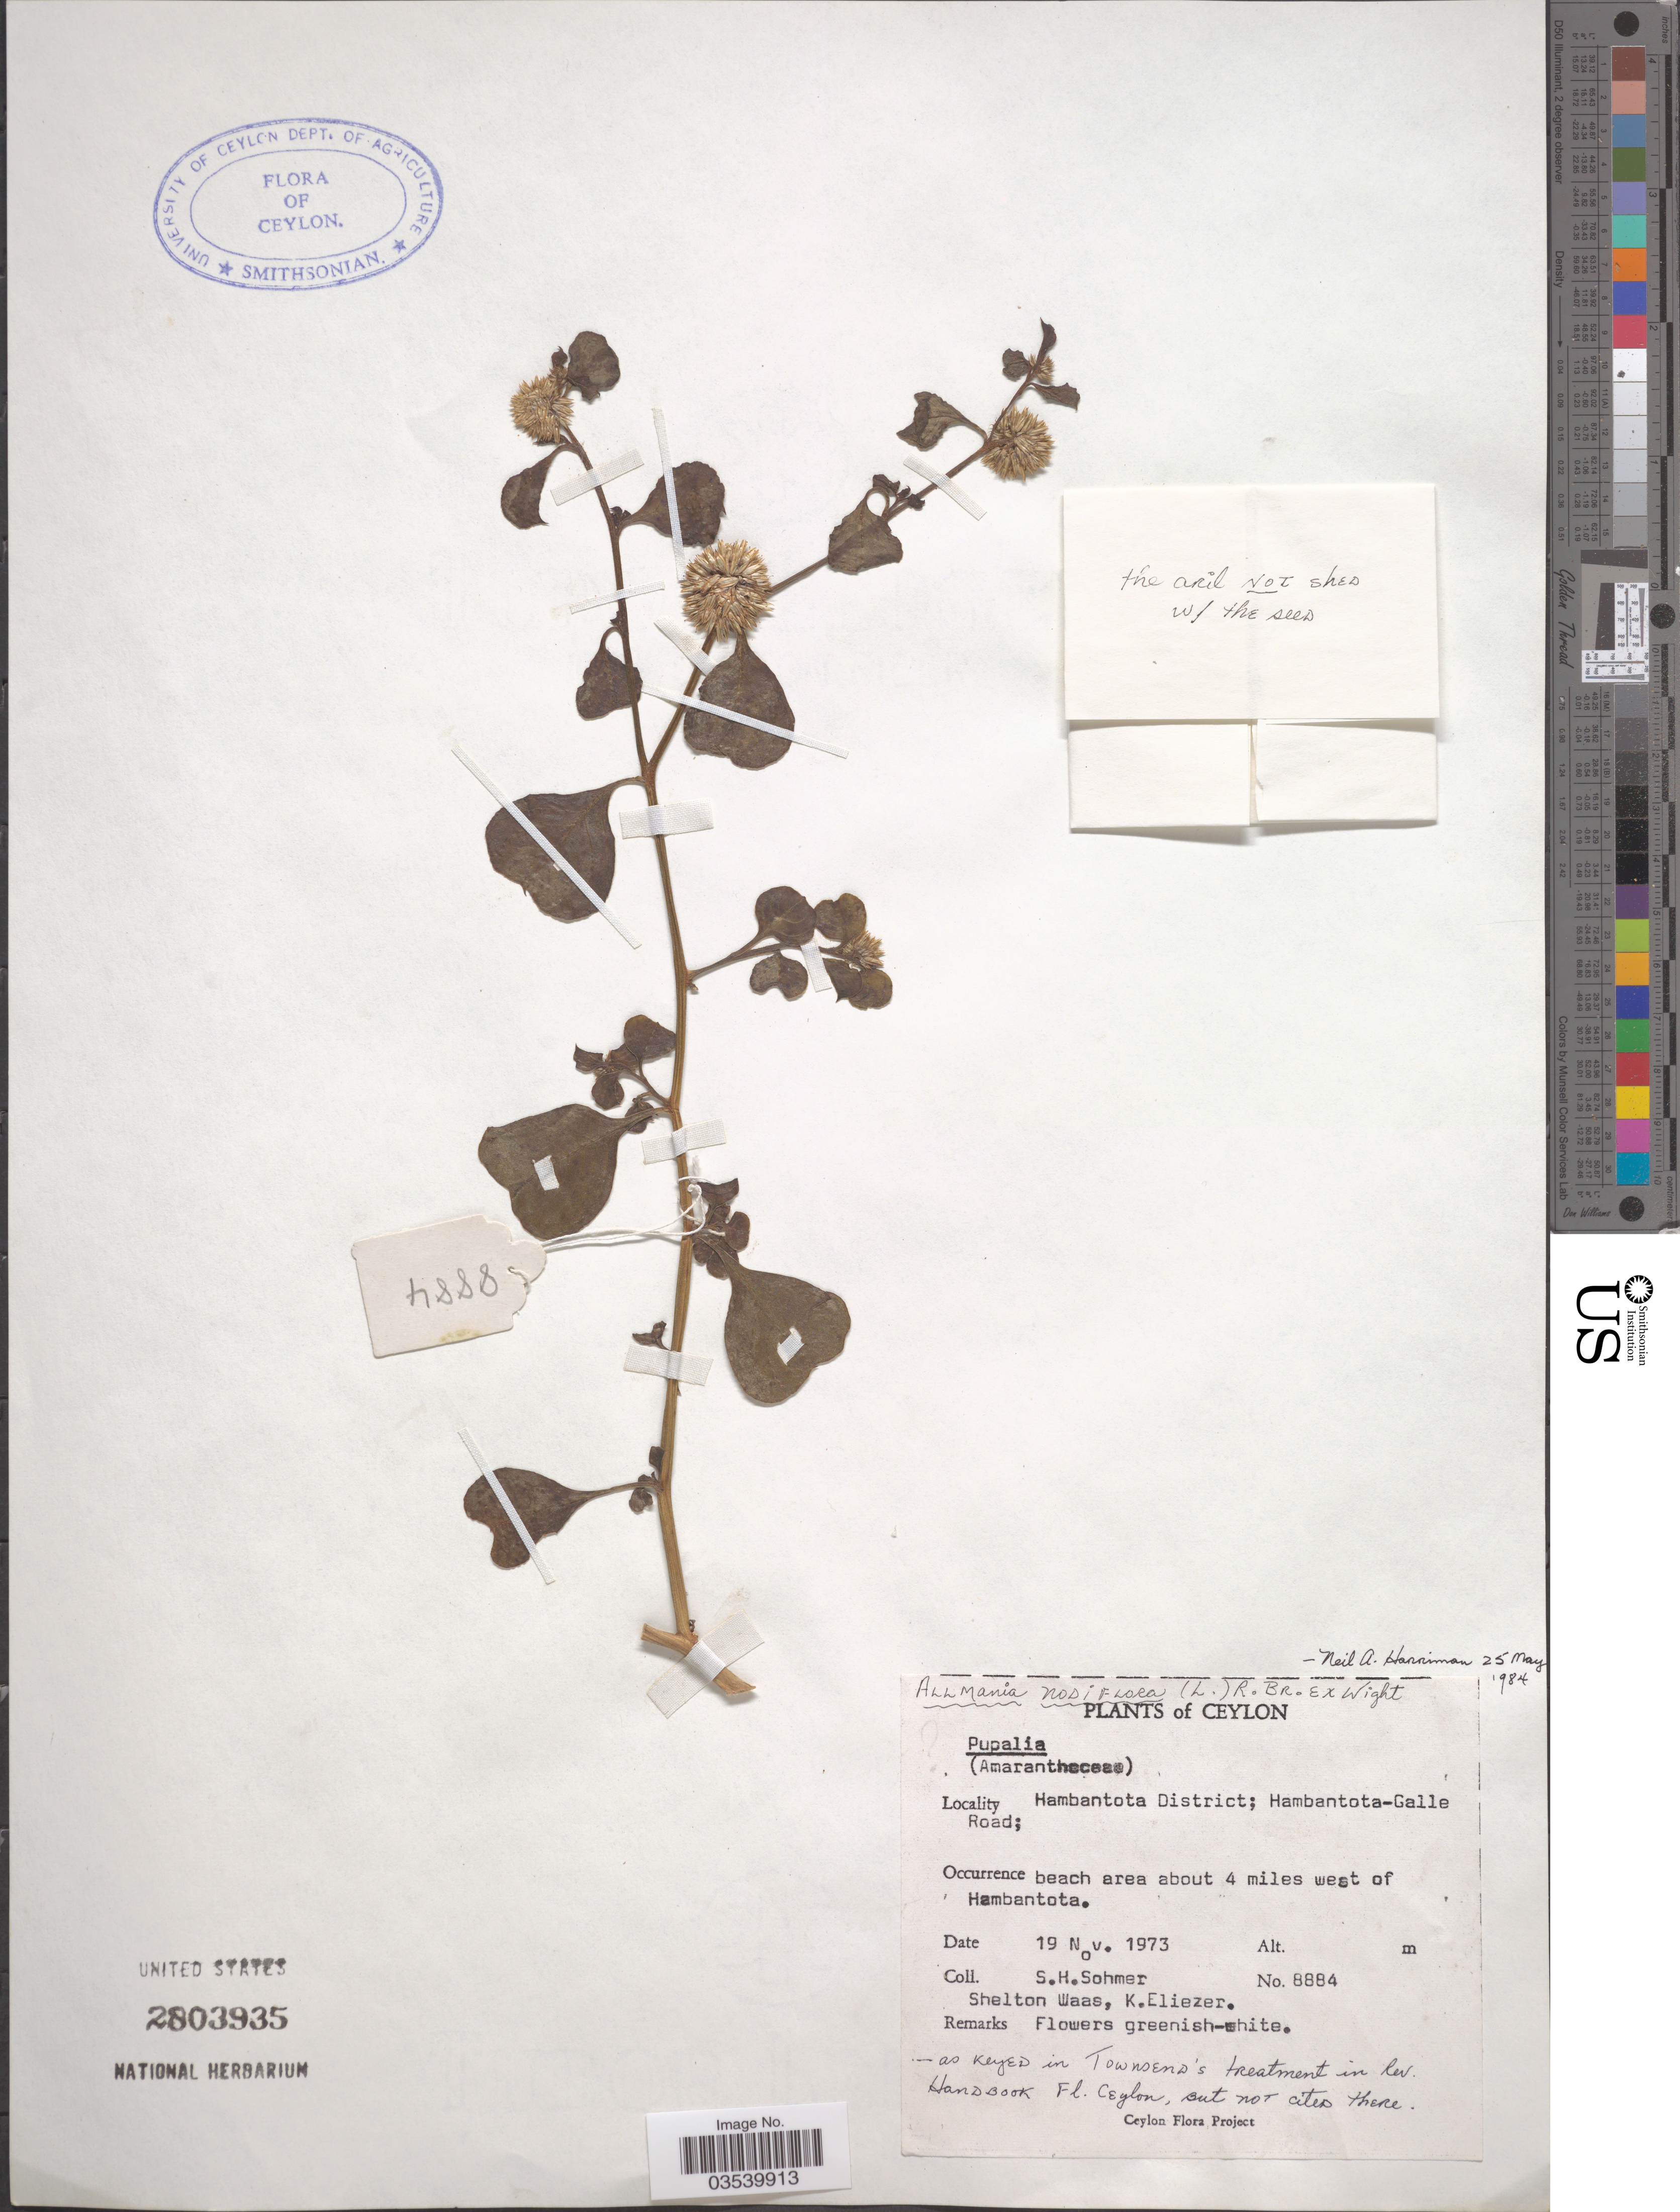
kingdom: Plantae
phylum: Tracheophyta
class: Magnoliopsida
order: Caryophyllales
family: Amaranthaceae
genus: Allmania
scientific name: Allmania nodiflora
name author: (L.) R. Br. ex Wight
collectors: S. H. Sohmer, S. Waas & K. Eliezer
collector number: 8884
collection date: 1973-11-19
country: Sri Lanka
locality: Ceylon. Hambantota District; Hambantota-Galle Road. Beach area about 4 miles west of Hambantota.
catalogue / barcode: US 2803935